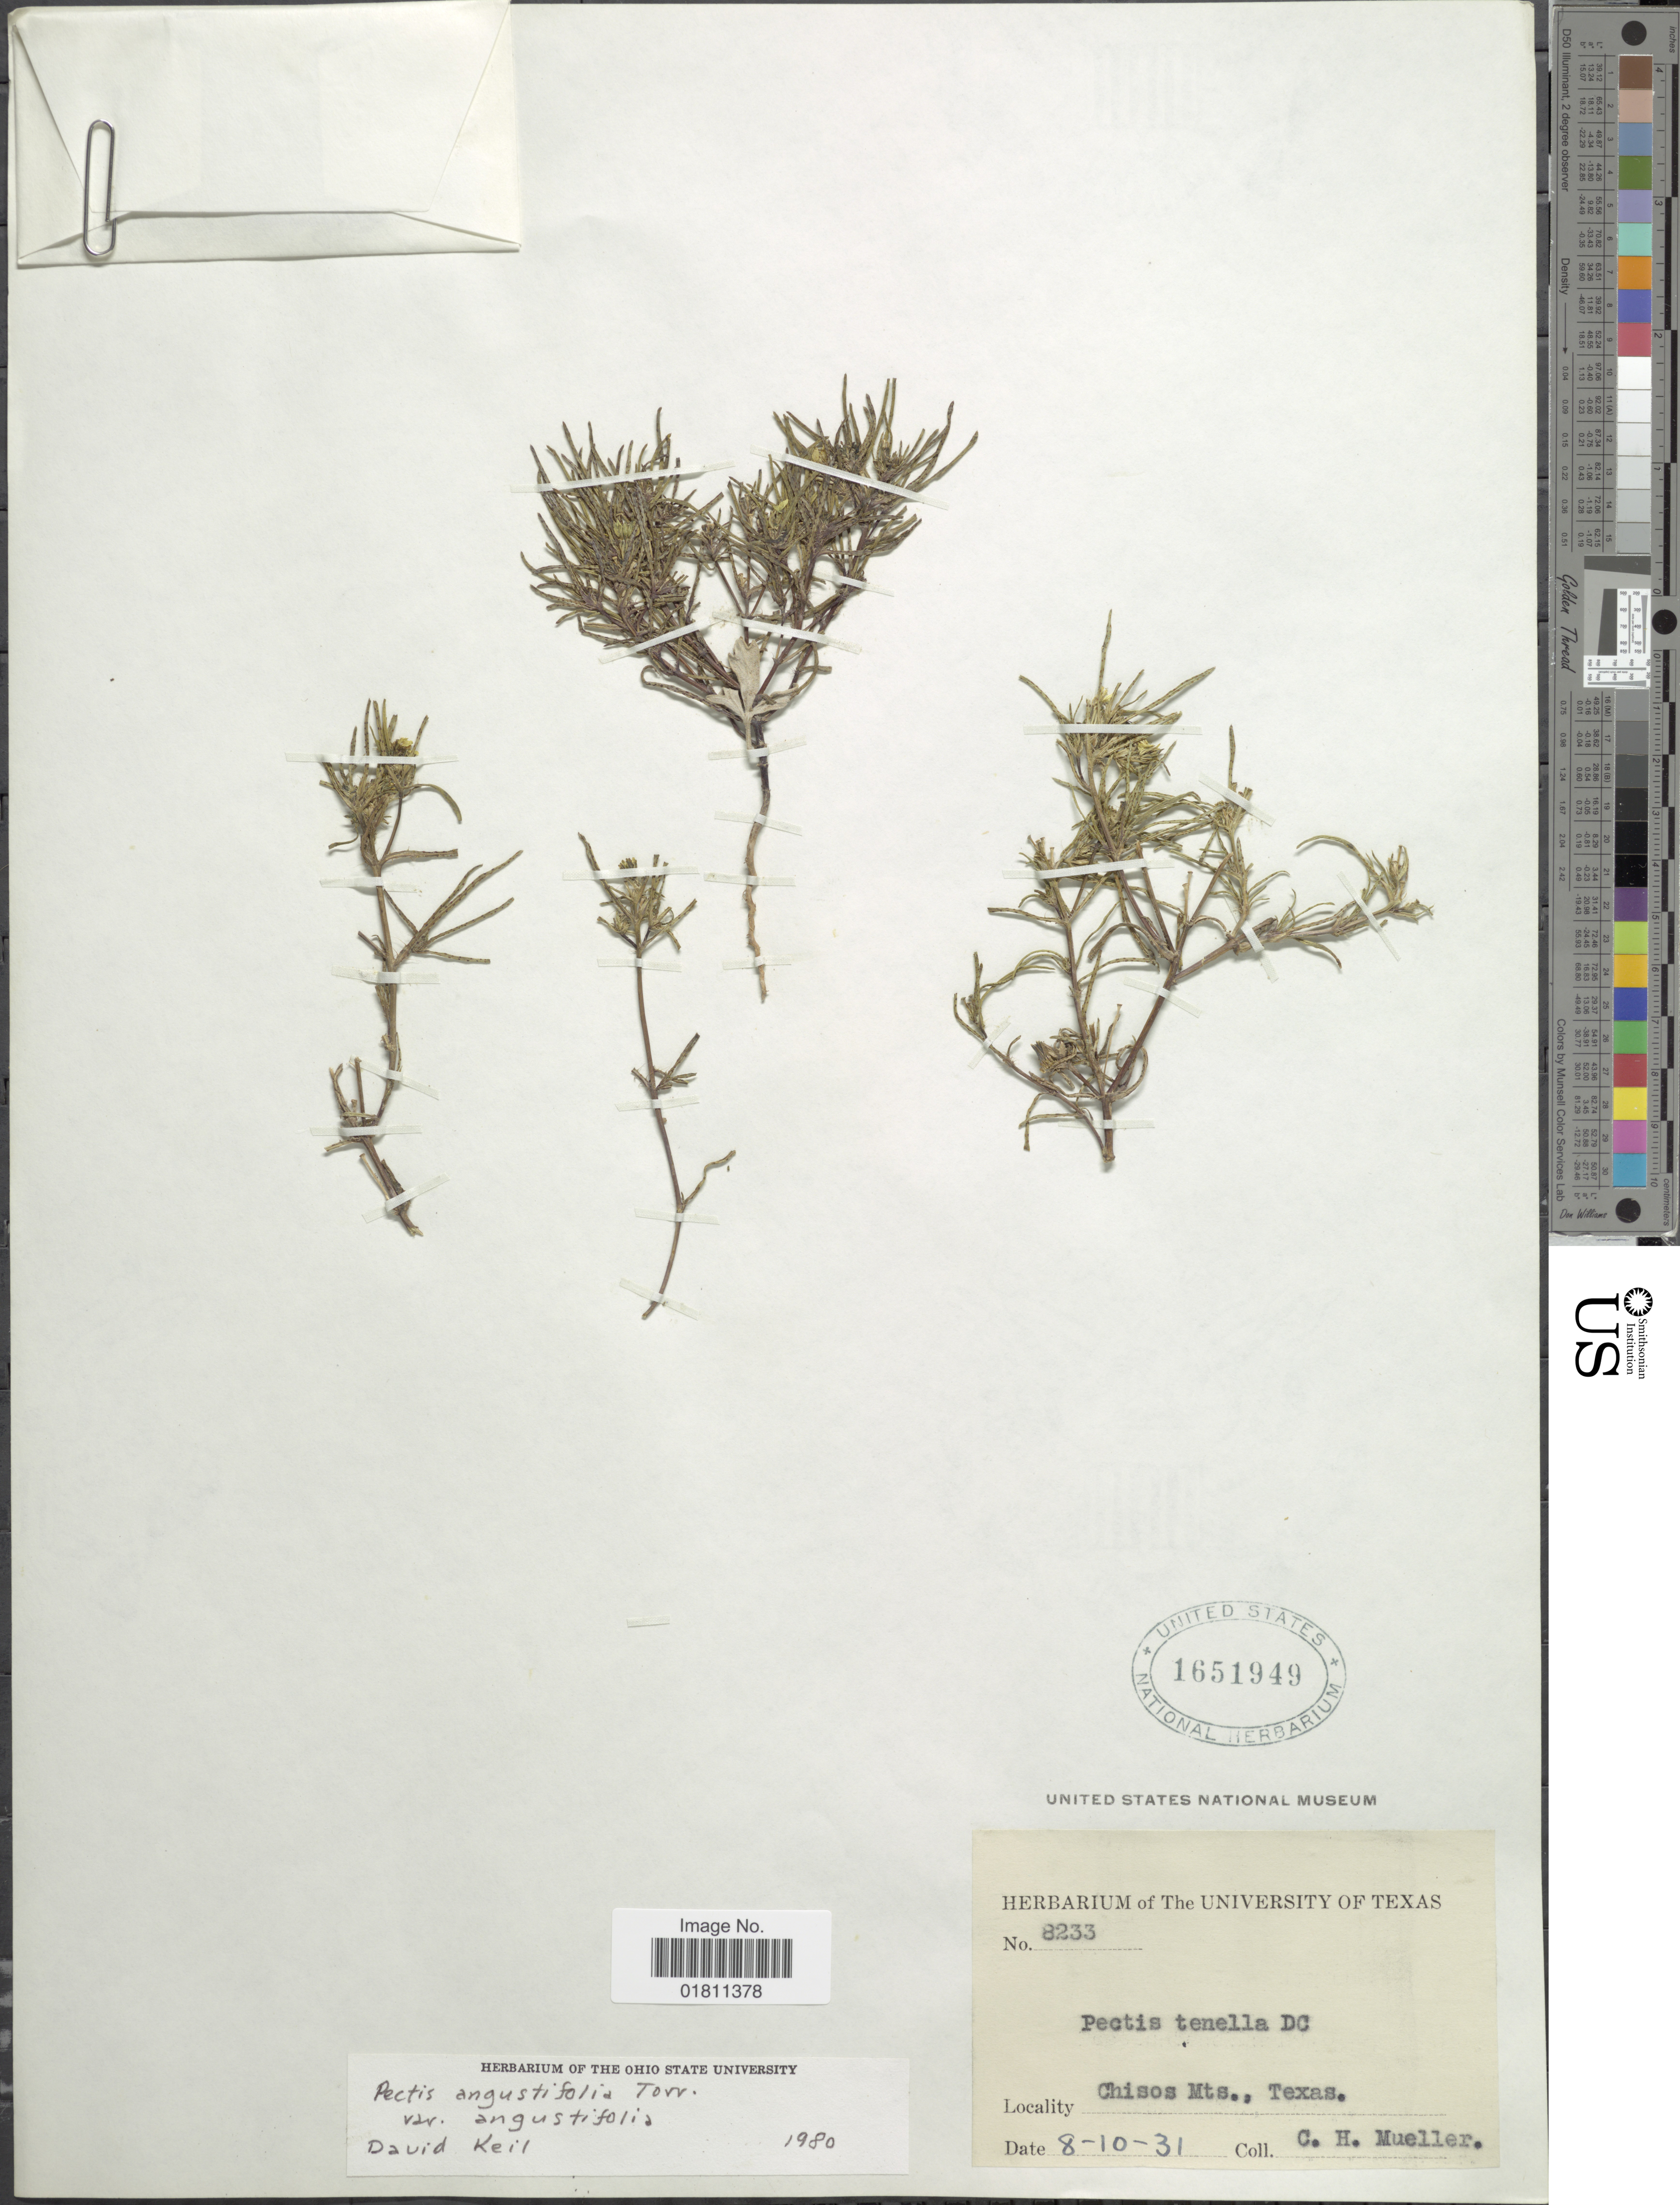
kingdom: Plantae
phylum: Tracheophyta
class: Magnoliopsida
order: Asterales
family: Asteraceae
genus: Pectis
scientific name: Pectis angustifolia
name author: Torr.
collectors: C. H. Mueller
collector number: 8233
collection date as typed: Transcribed d/m/y: 10/8/31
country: United States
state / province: Texas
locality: Chisos Mts.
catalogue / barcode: US 1651949